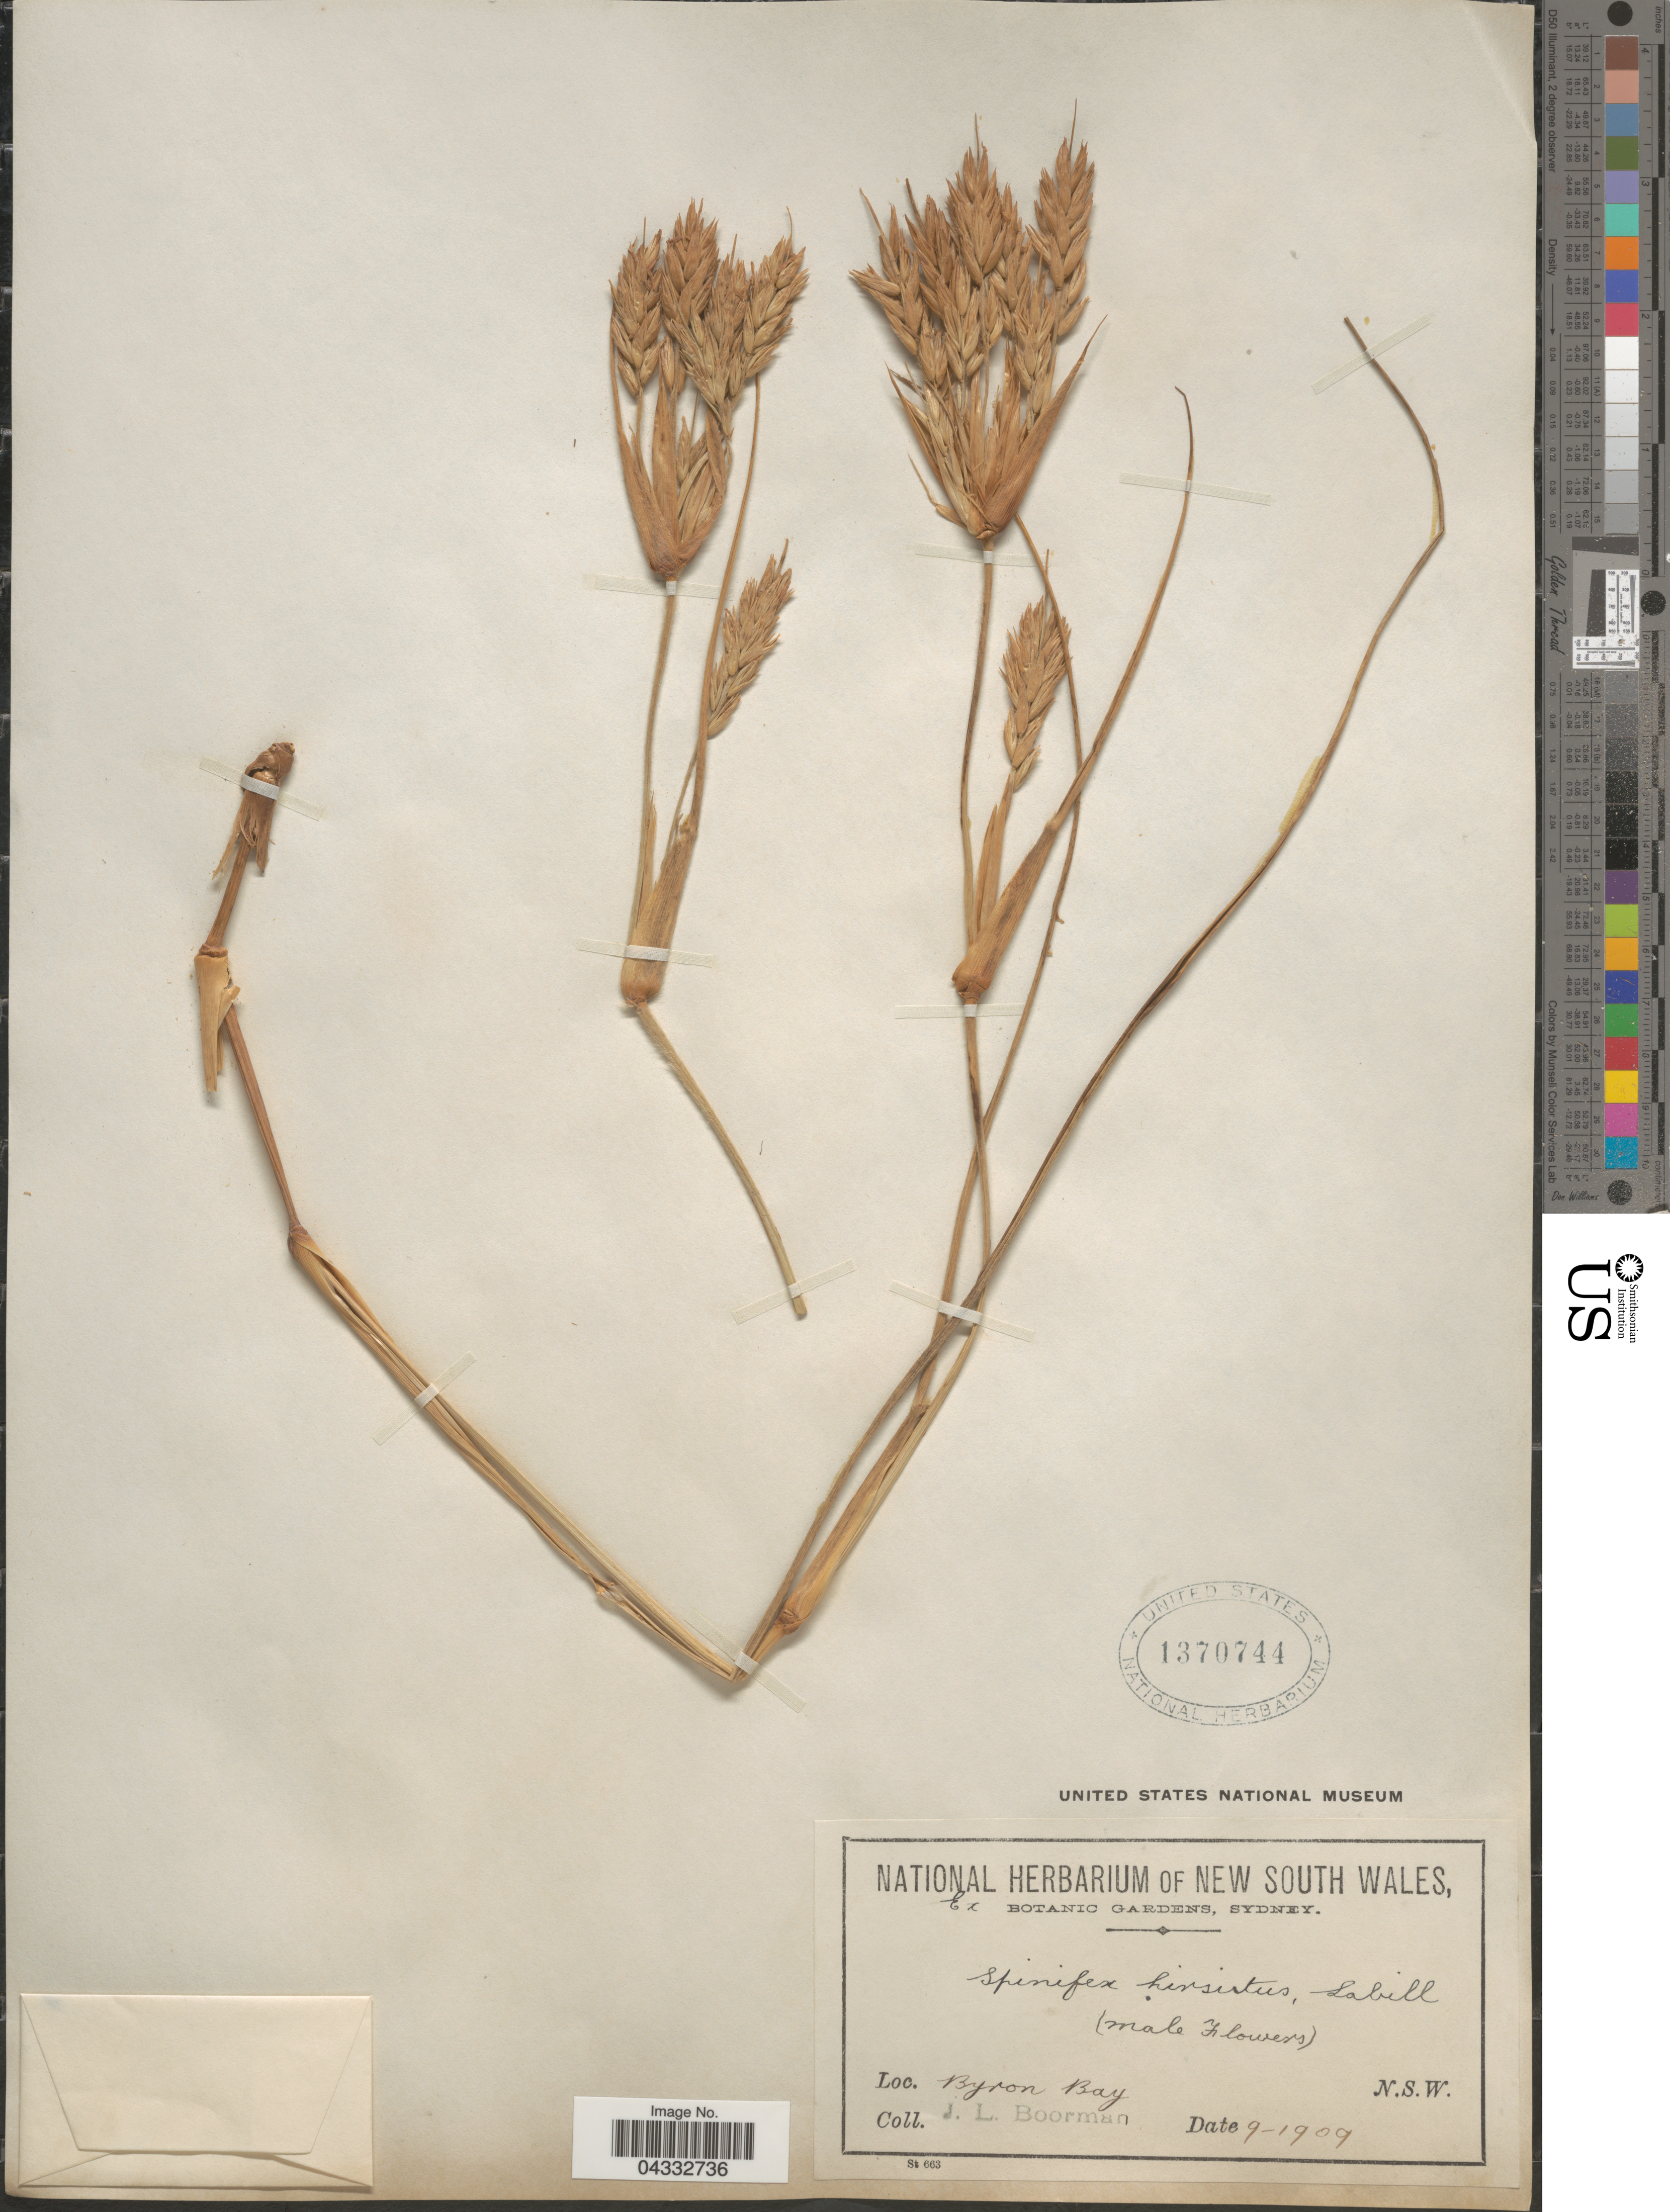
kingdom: Plantae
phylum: Tracheophyta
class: Liliopsida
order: Poales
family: Poaceae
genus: Spinifex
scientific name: Spinifex hirsutus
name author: Labill.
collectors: J. Boorman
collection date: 1909-09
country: Australia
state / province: New South Wales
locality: Byron Bay.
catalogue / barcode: US 1370744